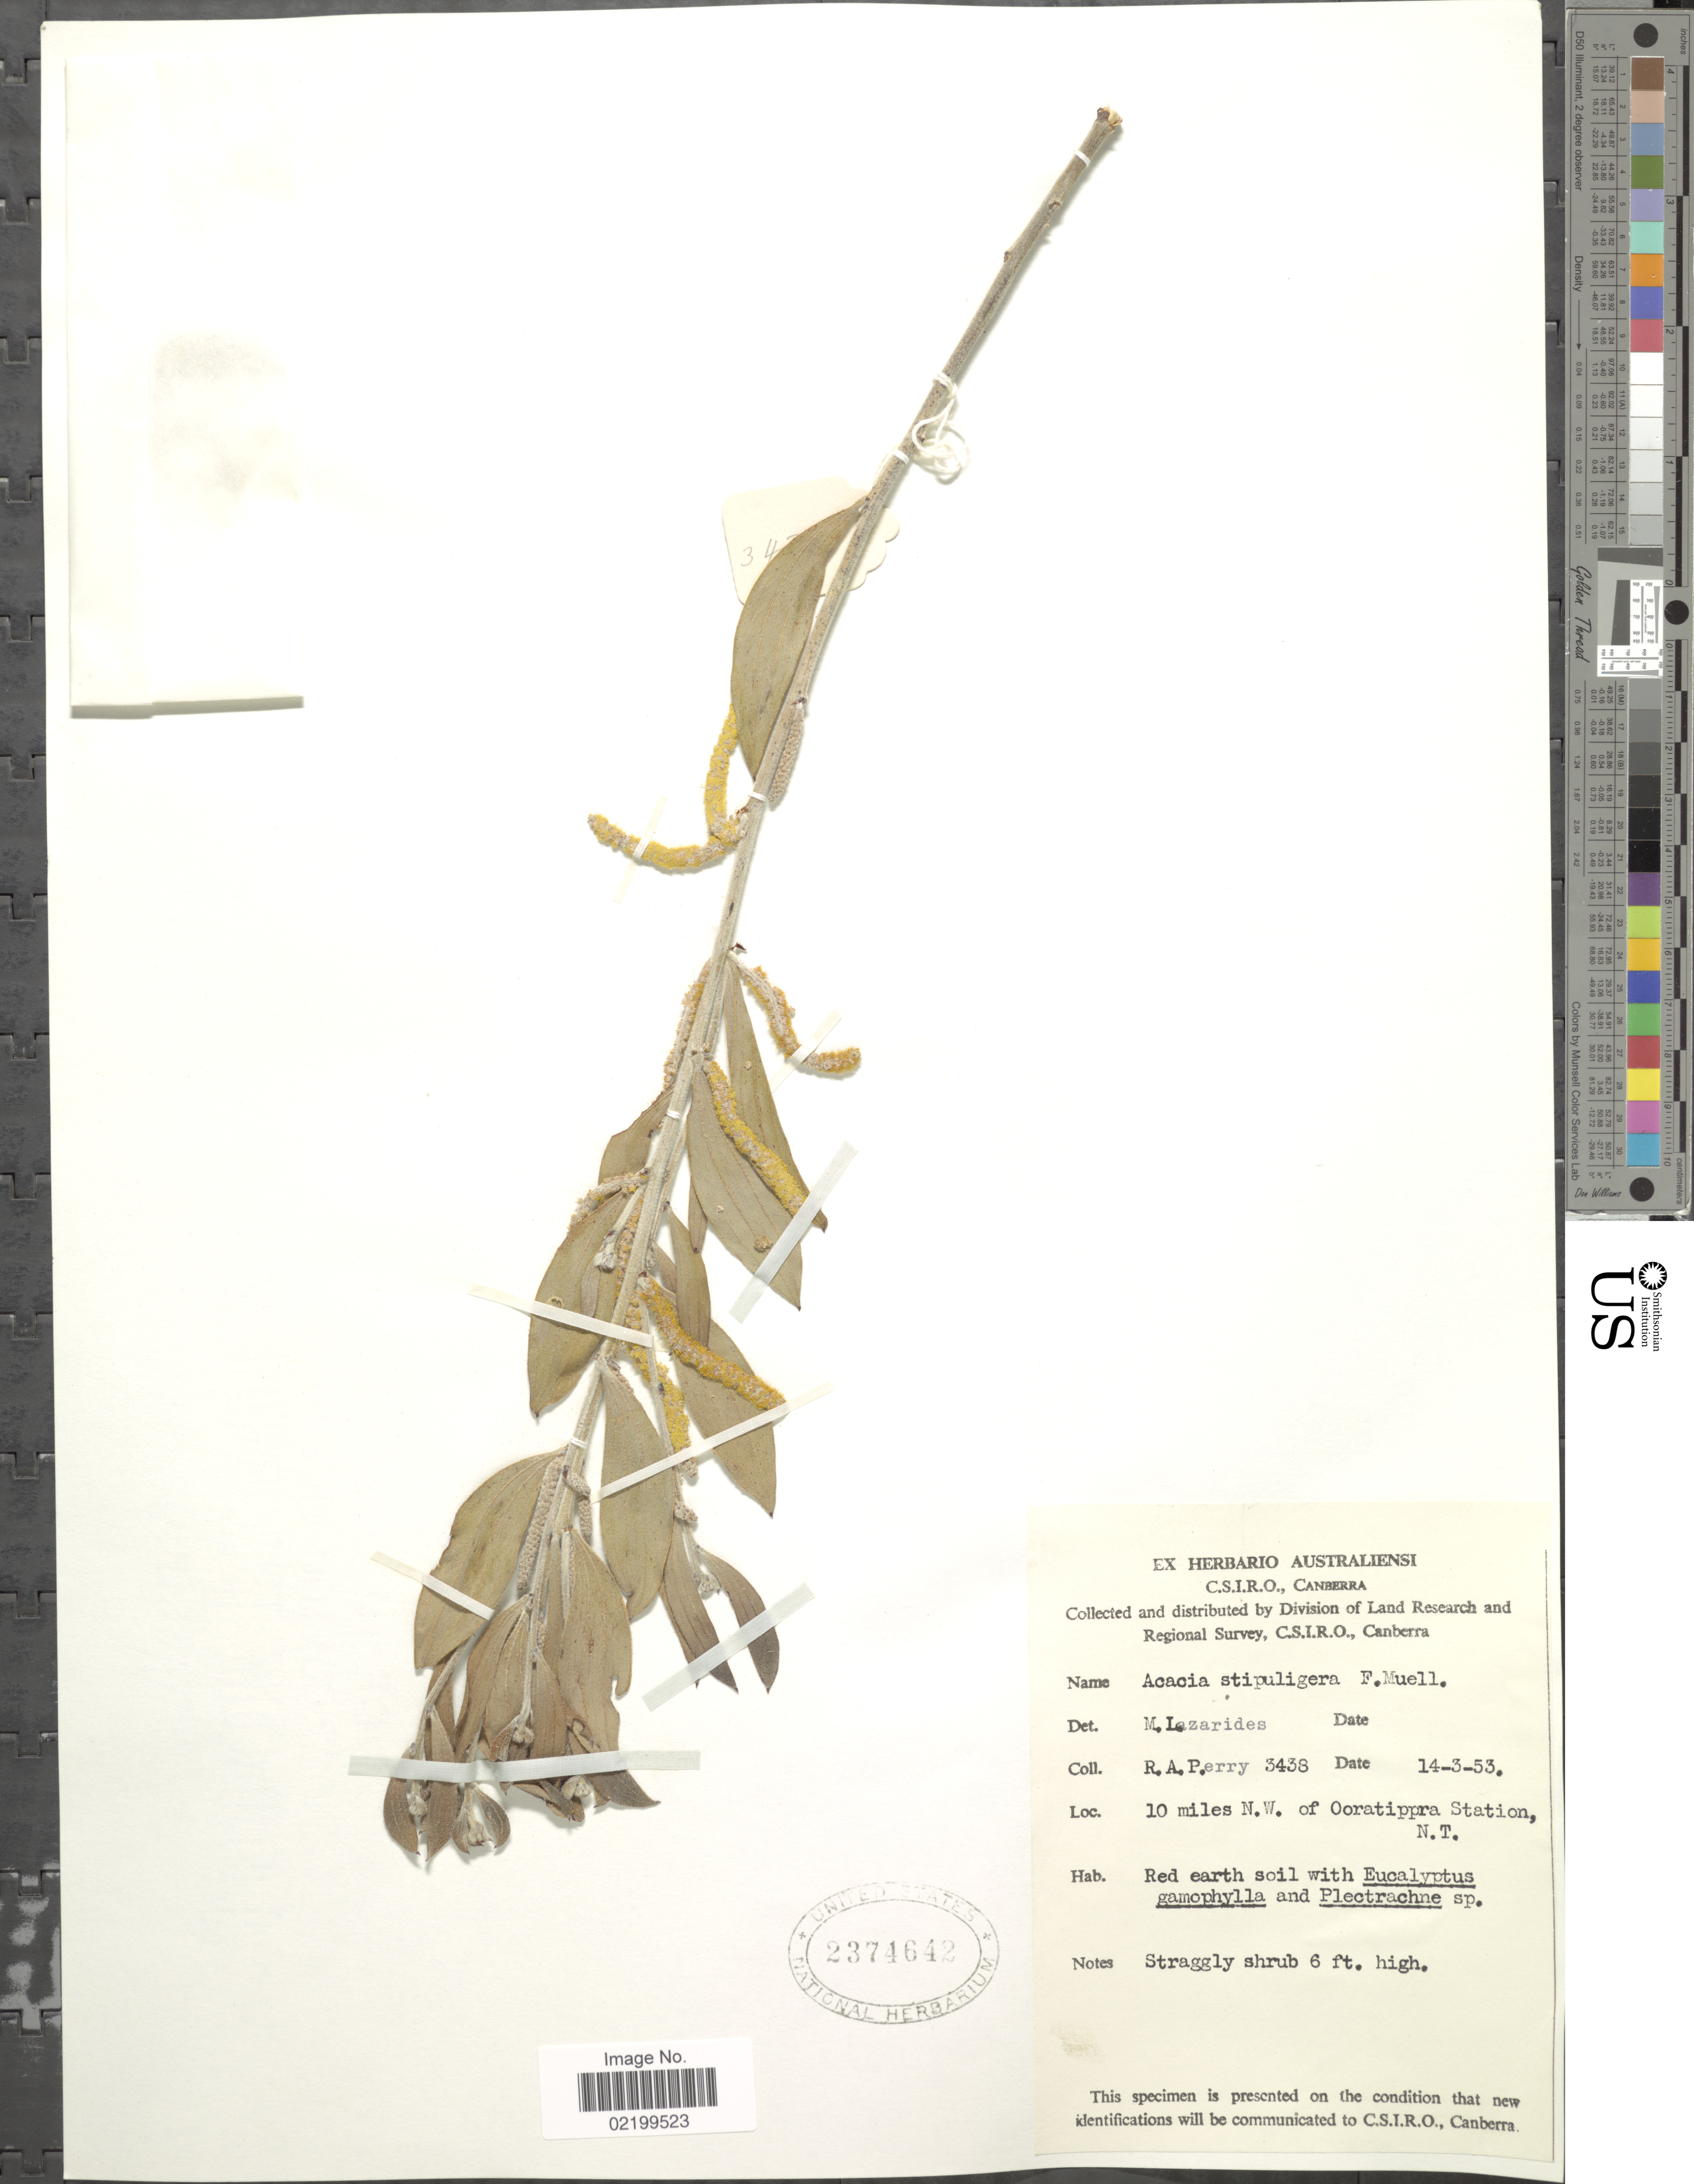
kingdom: Plantae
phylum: Tracheophyta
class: Magnoliopsida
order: Fabales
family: Fabaceae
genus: Acacia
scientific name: Acacia stipuligera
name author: F. Muell.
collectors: A. Perry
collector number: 3438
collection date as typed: Transcribed d/m/y: 14/3/53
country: Australia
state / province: Northern Territory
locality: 10 miles N.W. of Ooratippra Station, N.T.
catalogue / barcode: US 2374642